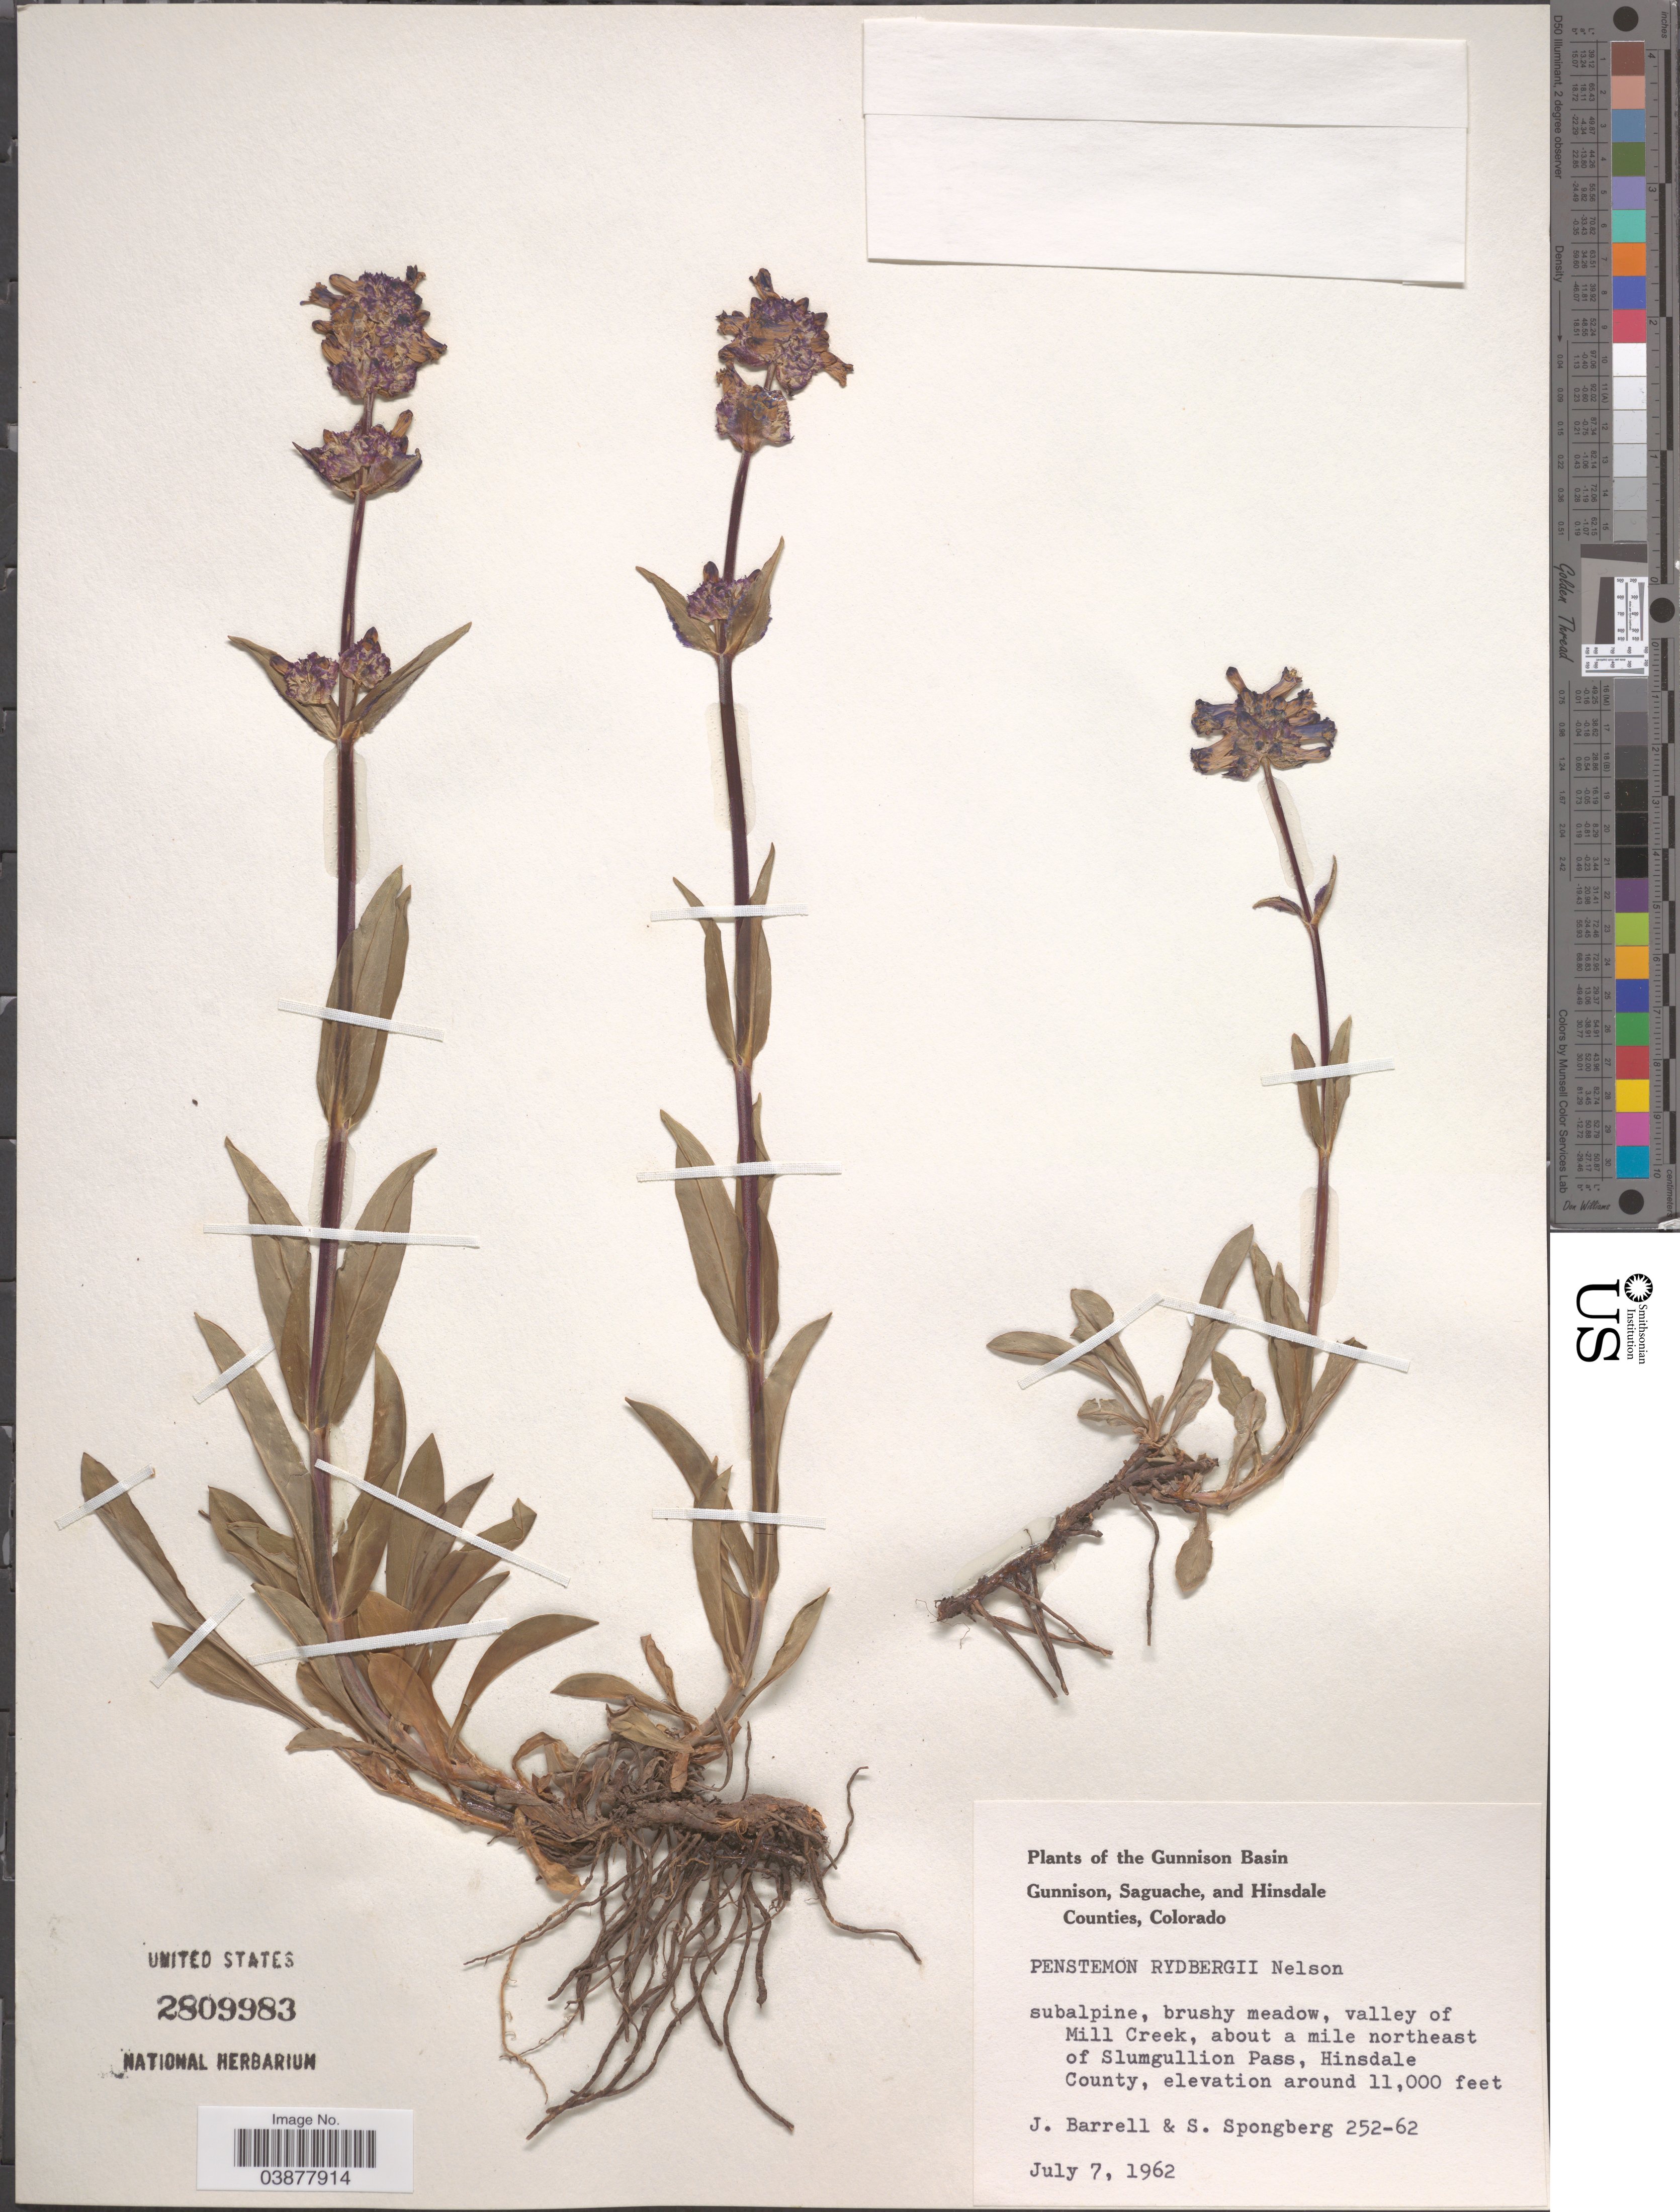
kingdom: Plantae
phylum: Tracheophyta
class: Magnoliopsida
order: Lamiales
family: Plantaginaceae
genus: Penstemon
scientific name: Penstemon rydbergii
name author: A. Nelson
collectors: J. Barrell & S. A.Spongberg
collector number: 252-62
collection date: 1962-07-07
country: United States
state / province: Colorado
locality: The Gunnison Basin. Valley of Mill Creek, about a mile northeast of Slumgullion Pass, Hinsdale County.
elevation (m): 3353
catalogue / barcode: US 2809983